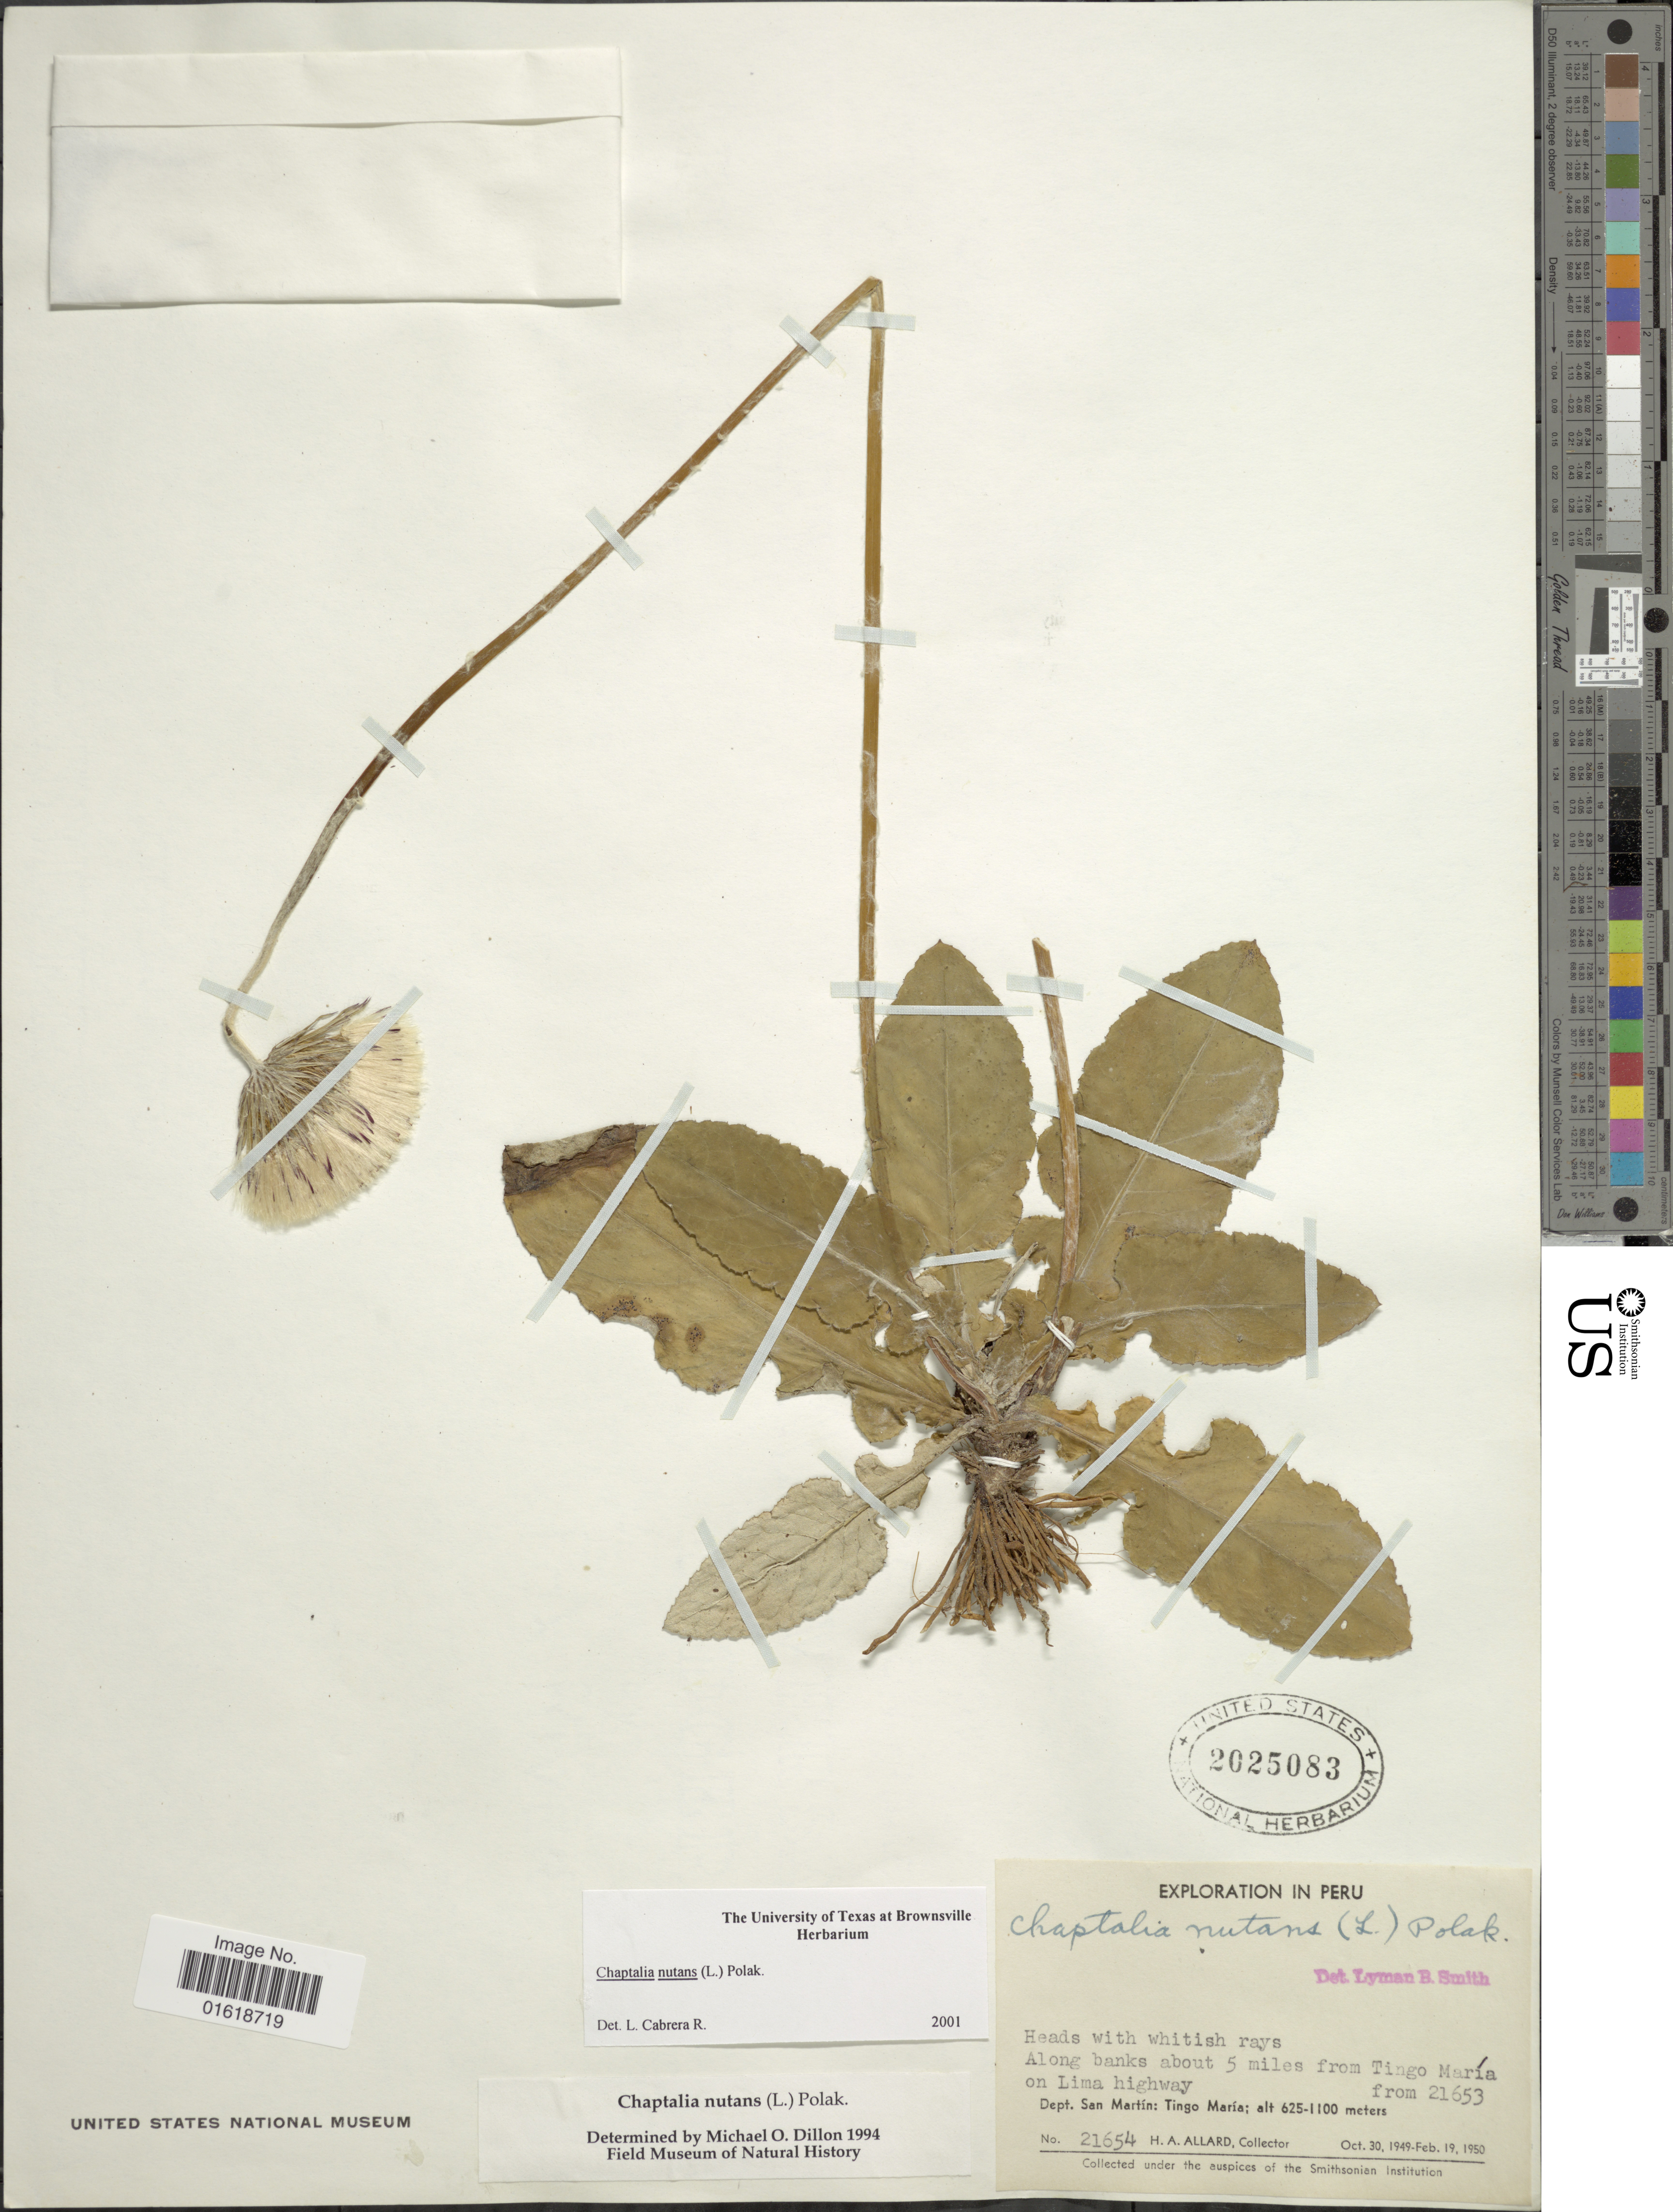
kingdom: Plantae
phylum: Tracheophyta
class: Magnoliopsida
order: Asterales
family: Asteraceae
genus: Chaptalia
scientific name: Chaptalia nutans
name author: (L.) Pol.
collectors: H. A. Allard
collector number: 21654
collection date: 1949-10-30/1950-02-19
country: Peru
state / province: San Martín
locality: Along banks about 5 miles from Tingo María on Lima highway. Dept. San Martín: Tingo María.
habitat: along banks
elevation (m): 625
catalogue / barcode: US 2025083